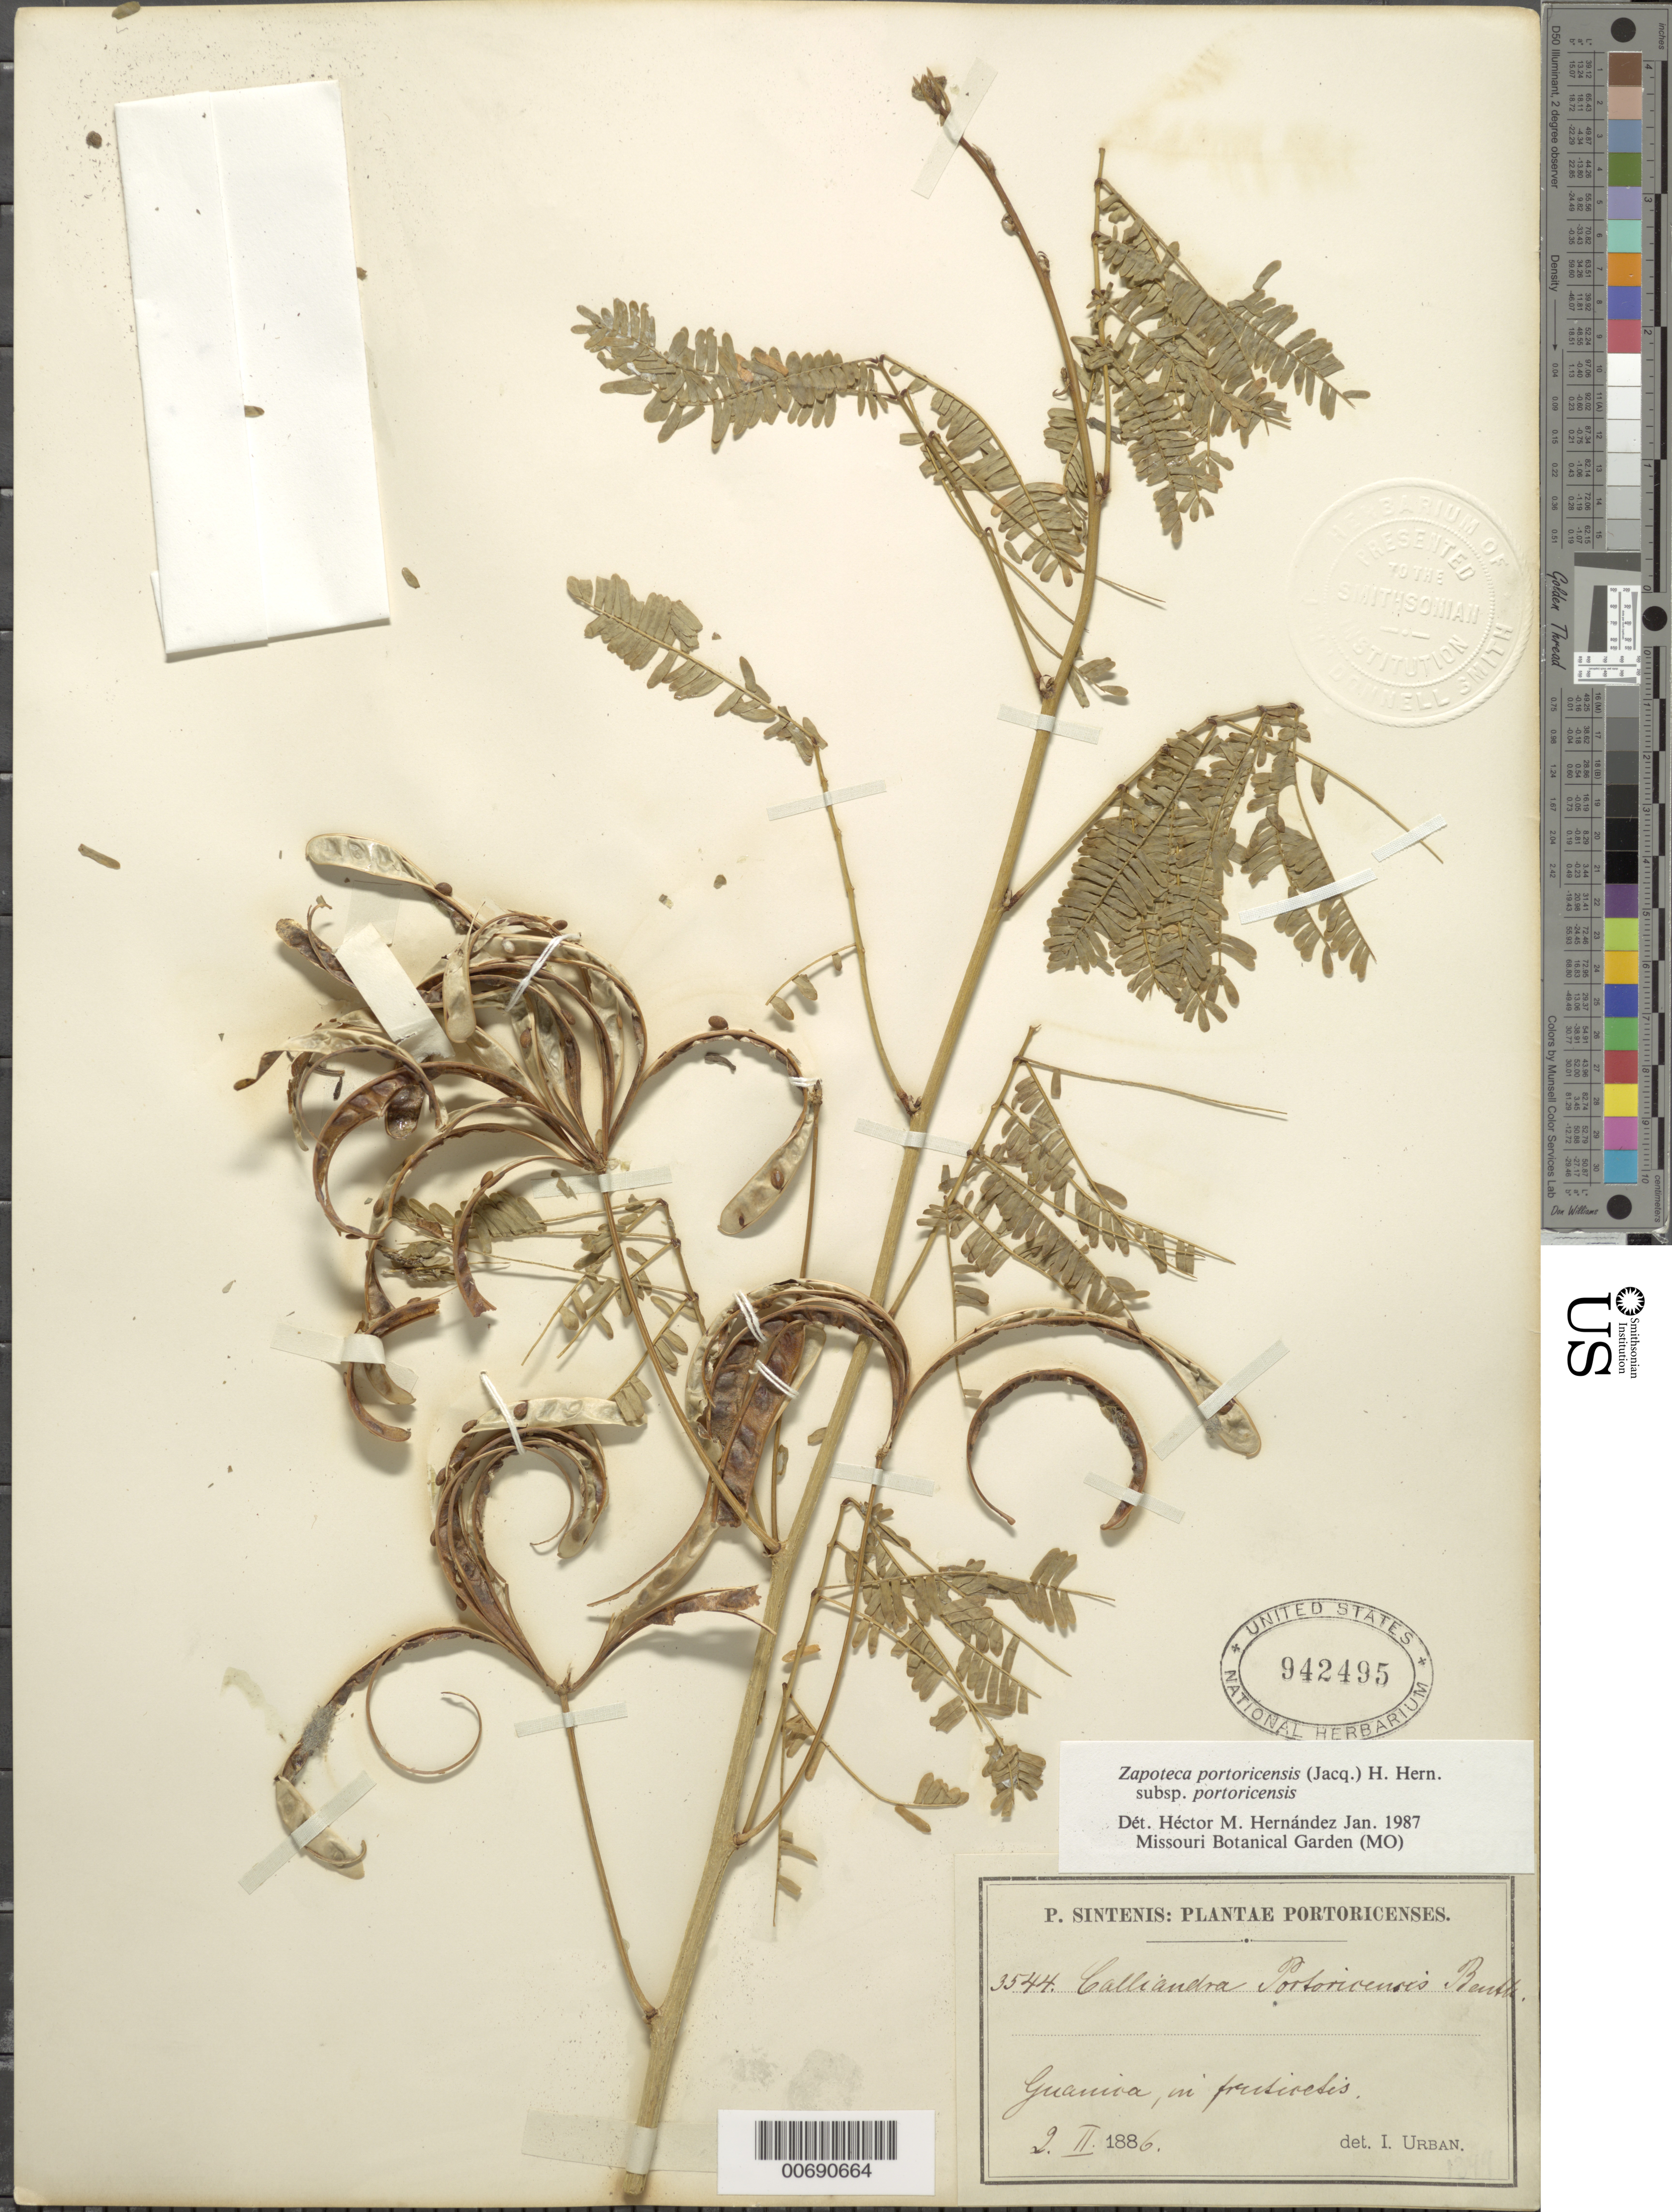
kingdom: Plantae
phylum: Tracheophyta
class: Magnoliopsida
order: Fabales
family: Fabaceae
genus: Zapoteca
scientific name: Zapoteca portoricensis subsp. portoricensis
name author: (Jacq.) H.M. Hern.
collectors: P. Sintenis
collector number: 3544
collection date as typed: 02 Feb 1886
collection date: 1886-02-02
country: Puerto Rico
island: Greater Antilles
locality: Guanica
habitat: in fruticetis.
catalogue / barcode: US 942495